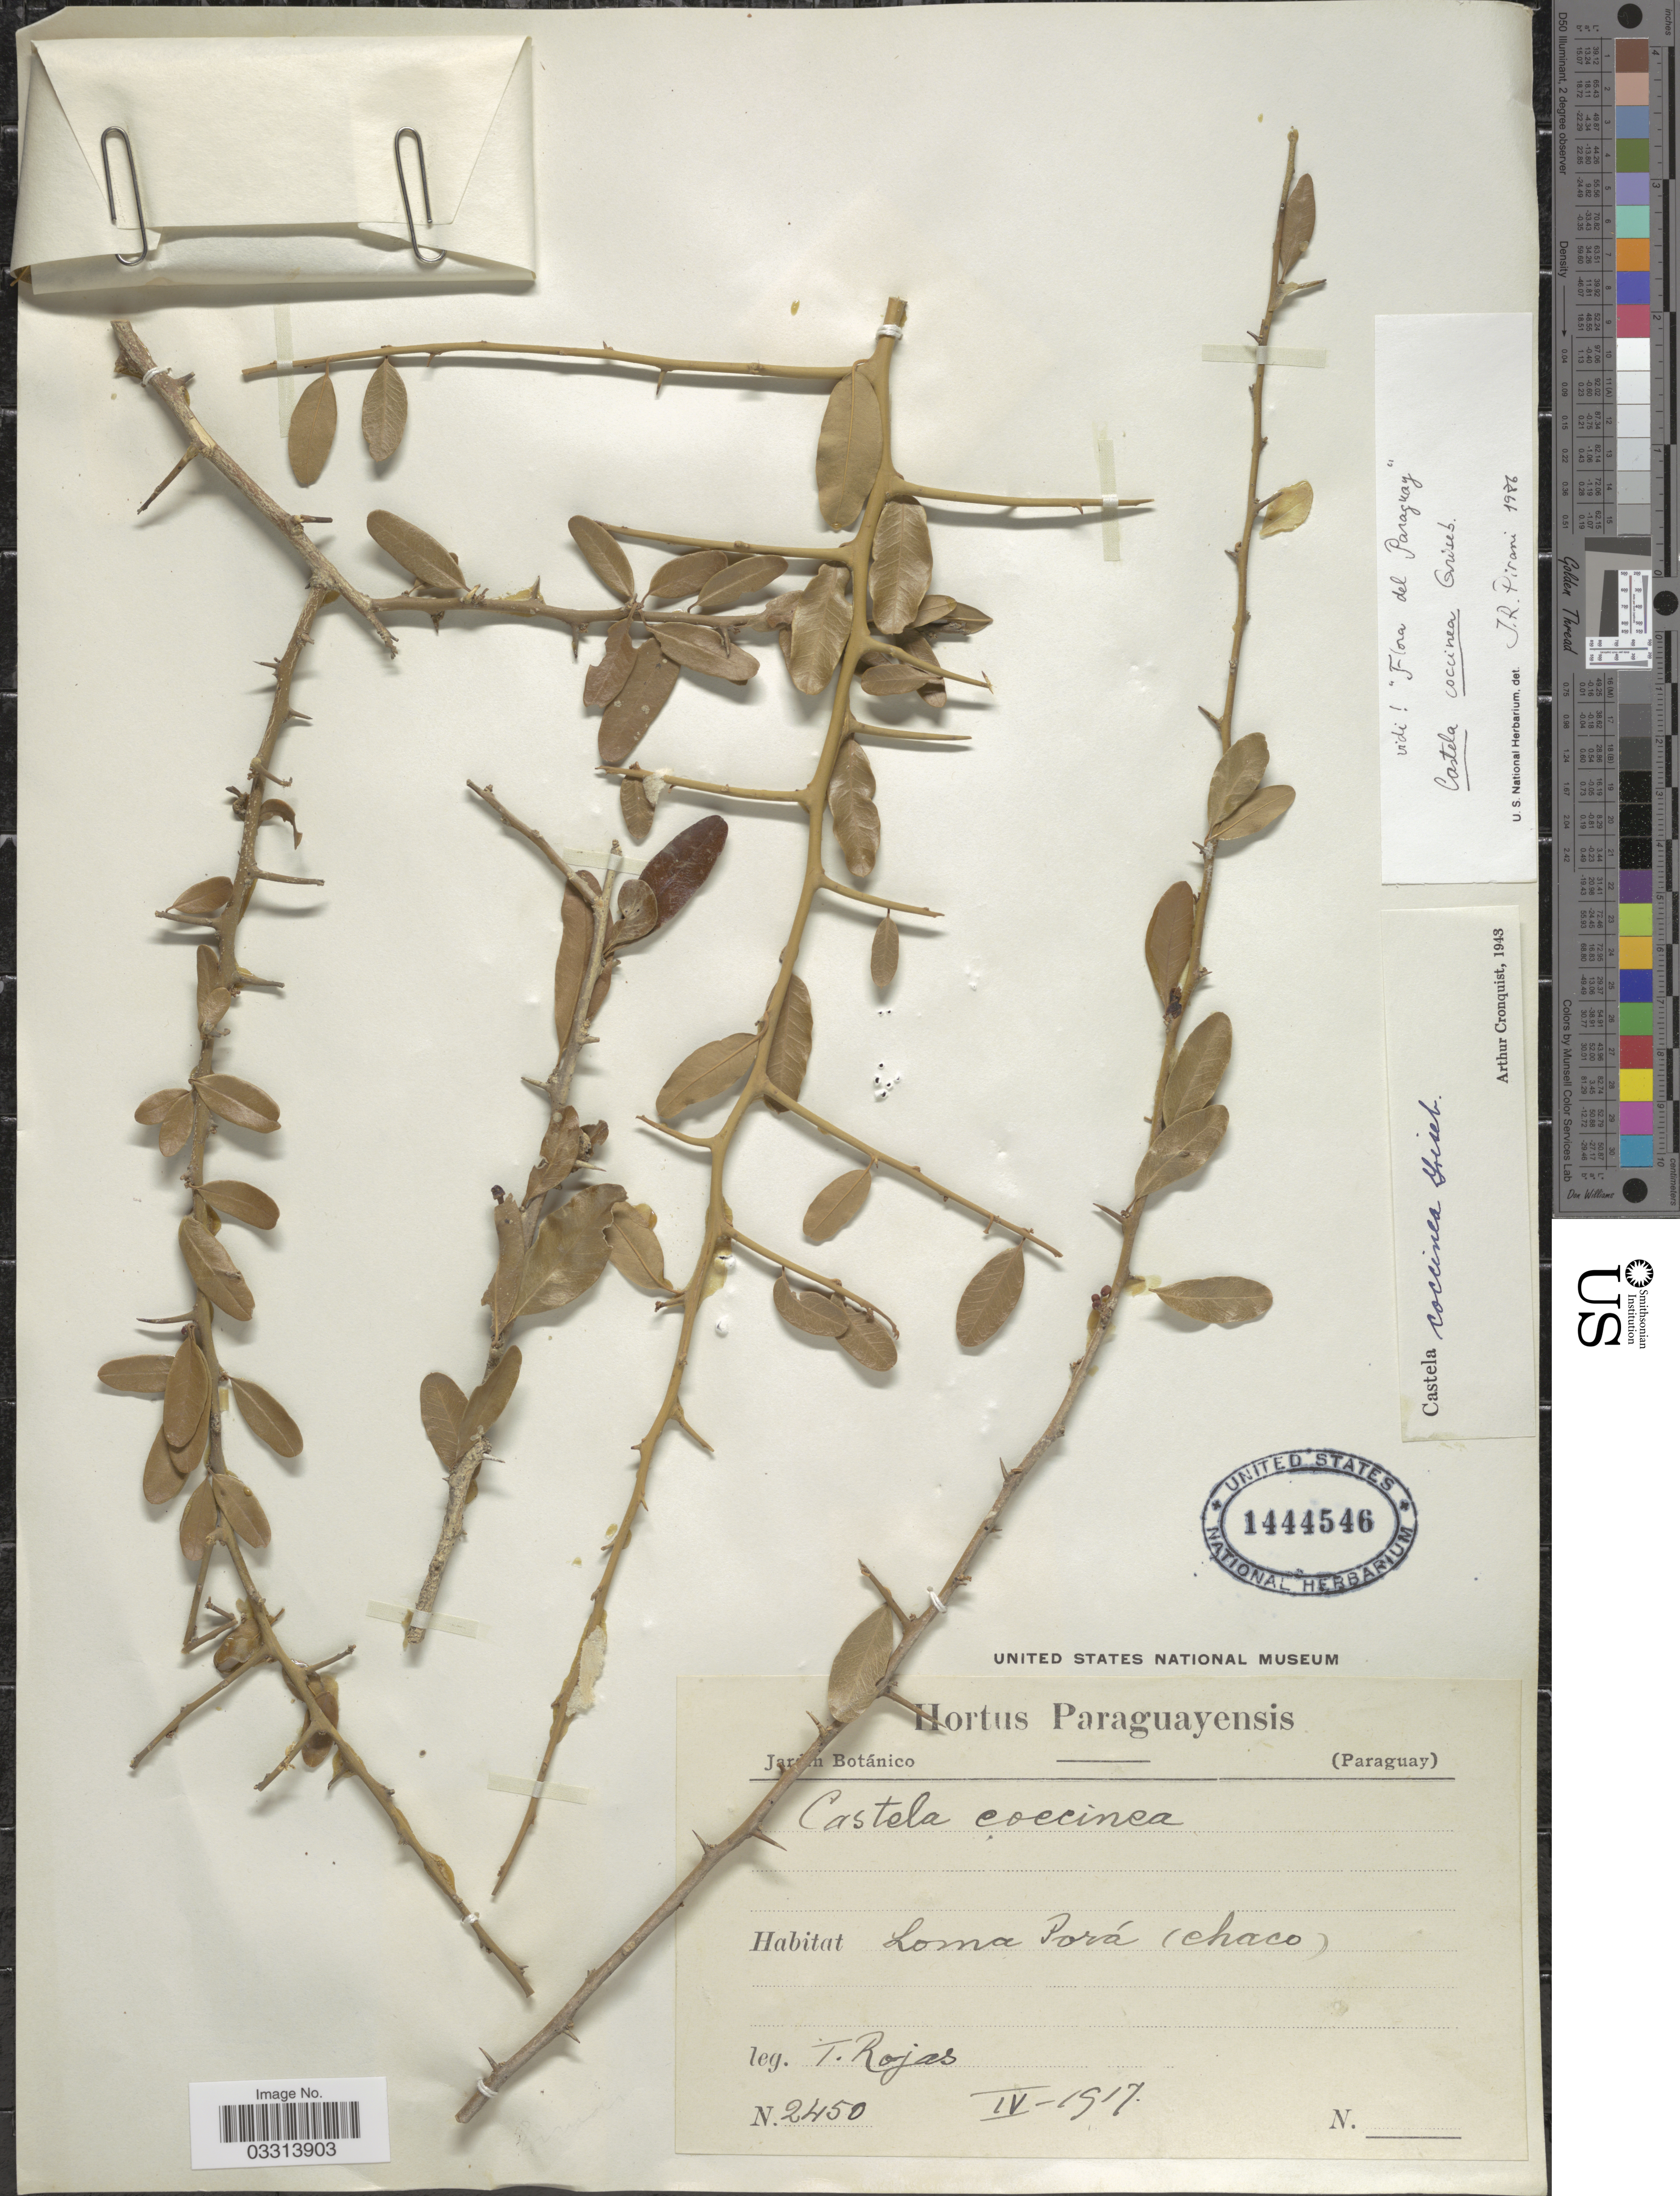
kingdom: Plantae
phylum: Tracheophyta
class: Magnoliopsida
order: Sapindales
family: Simaroubaceae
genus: Castela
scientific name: Castela coccinea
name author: Griseb.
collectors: T. Rojas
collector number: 2450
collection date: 1917-04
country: Argentina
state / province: Chaco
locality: Loma Porá.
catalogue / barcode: US 1444546